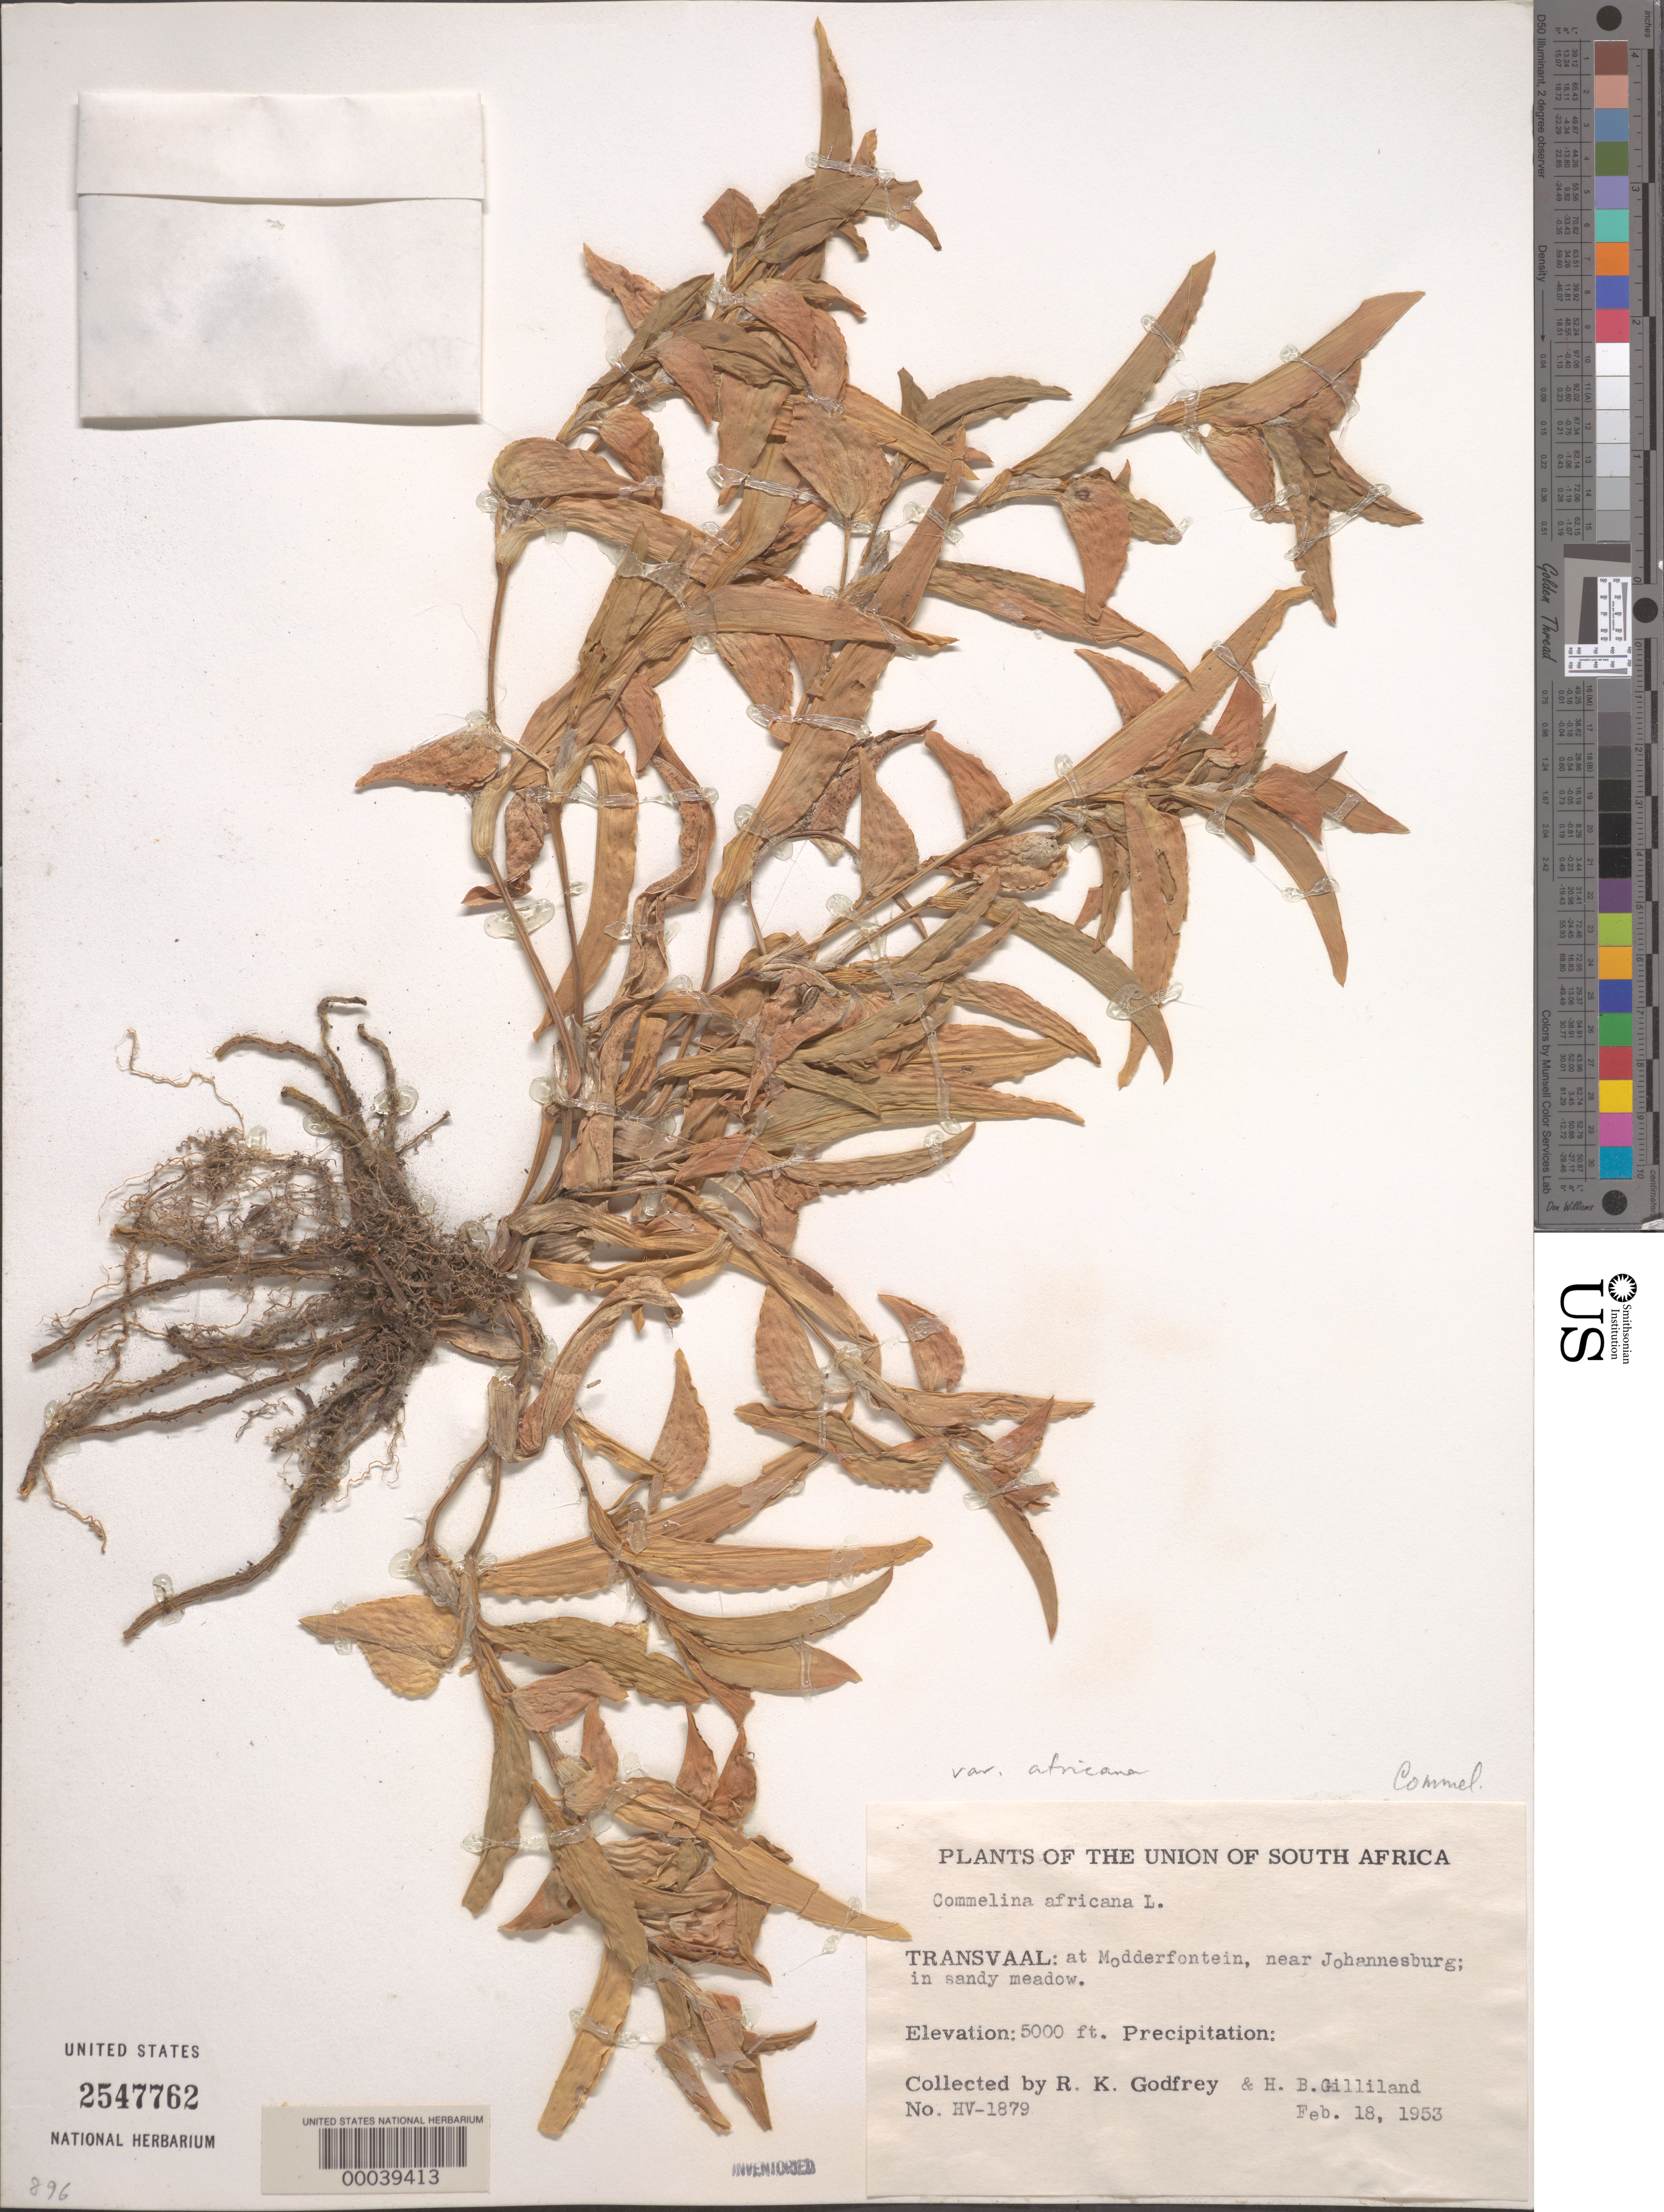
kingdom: Plantae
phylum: Tracheophyta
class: Liliopsida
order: Commelinales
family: Commelinaceae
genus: Commelina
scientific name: Commelina africana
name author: L.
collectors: R. K. Godfrey & H. Gilliland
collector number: Hv-1879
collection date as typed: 18 Feb 1953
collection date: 1953-02-18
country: South Africa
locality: Transvaal, at modderfontein near johannesburg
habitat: Sandy meadow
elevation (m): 1525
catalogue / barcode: US 2547762